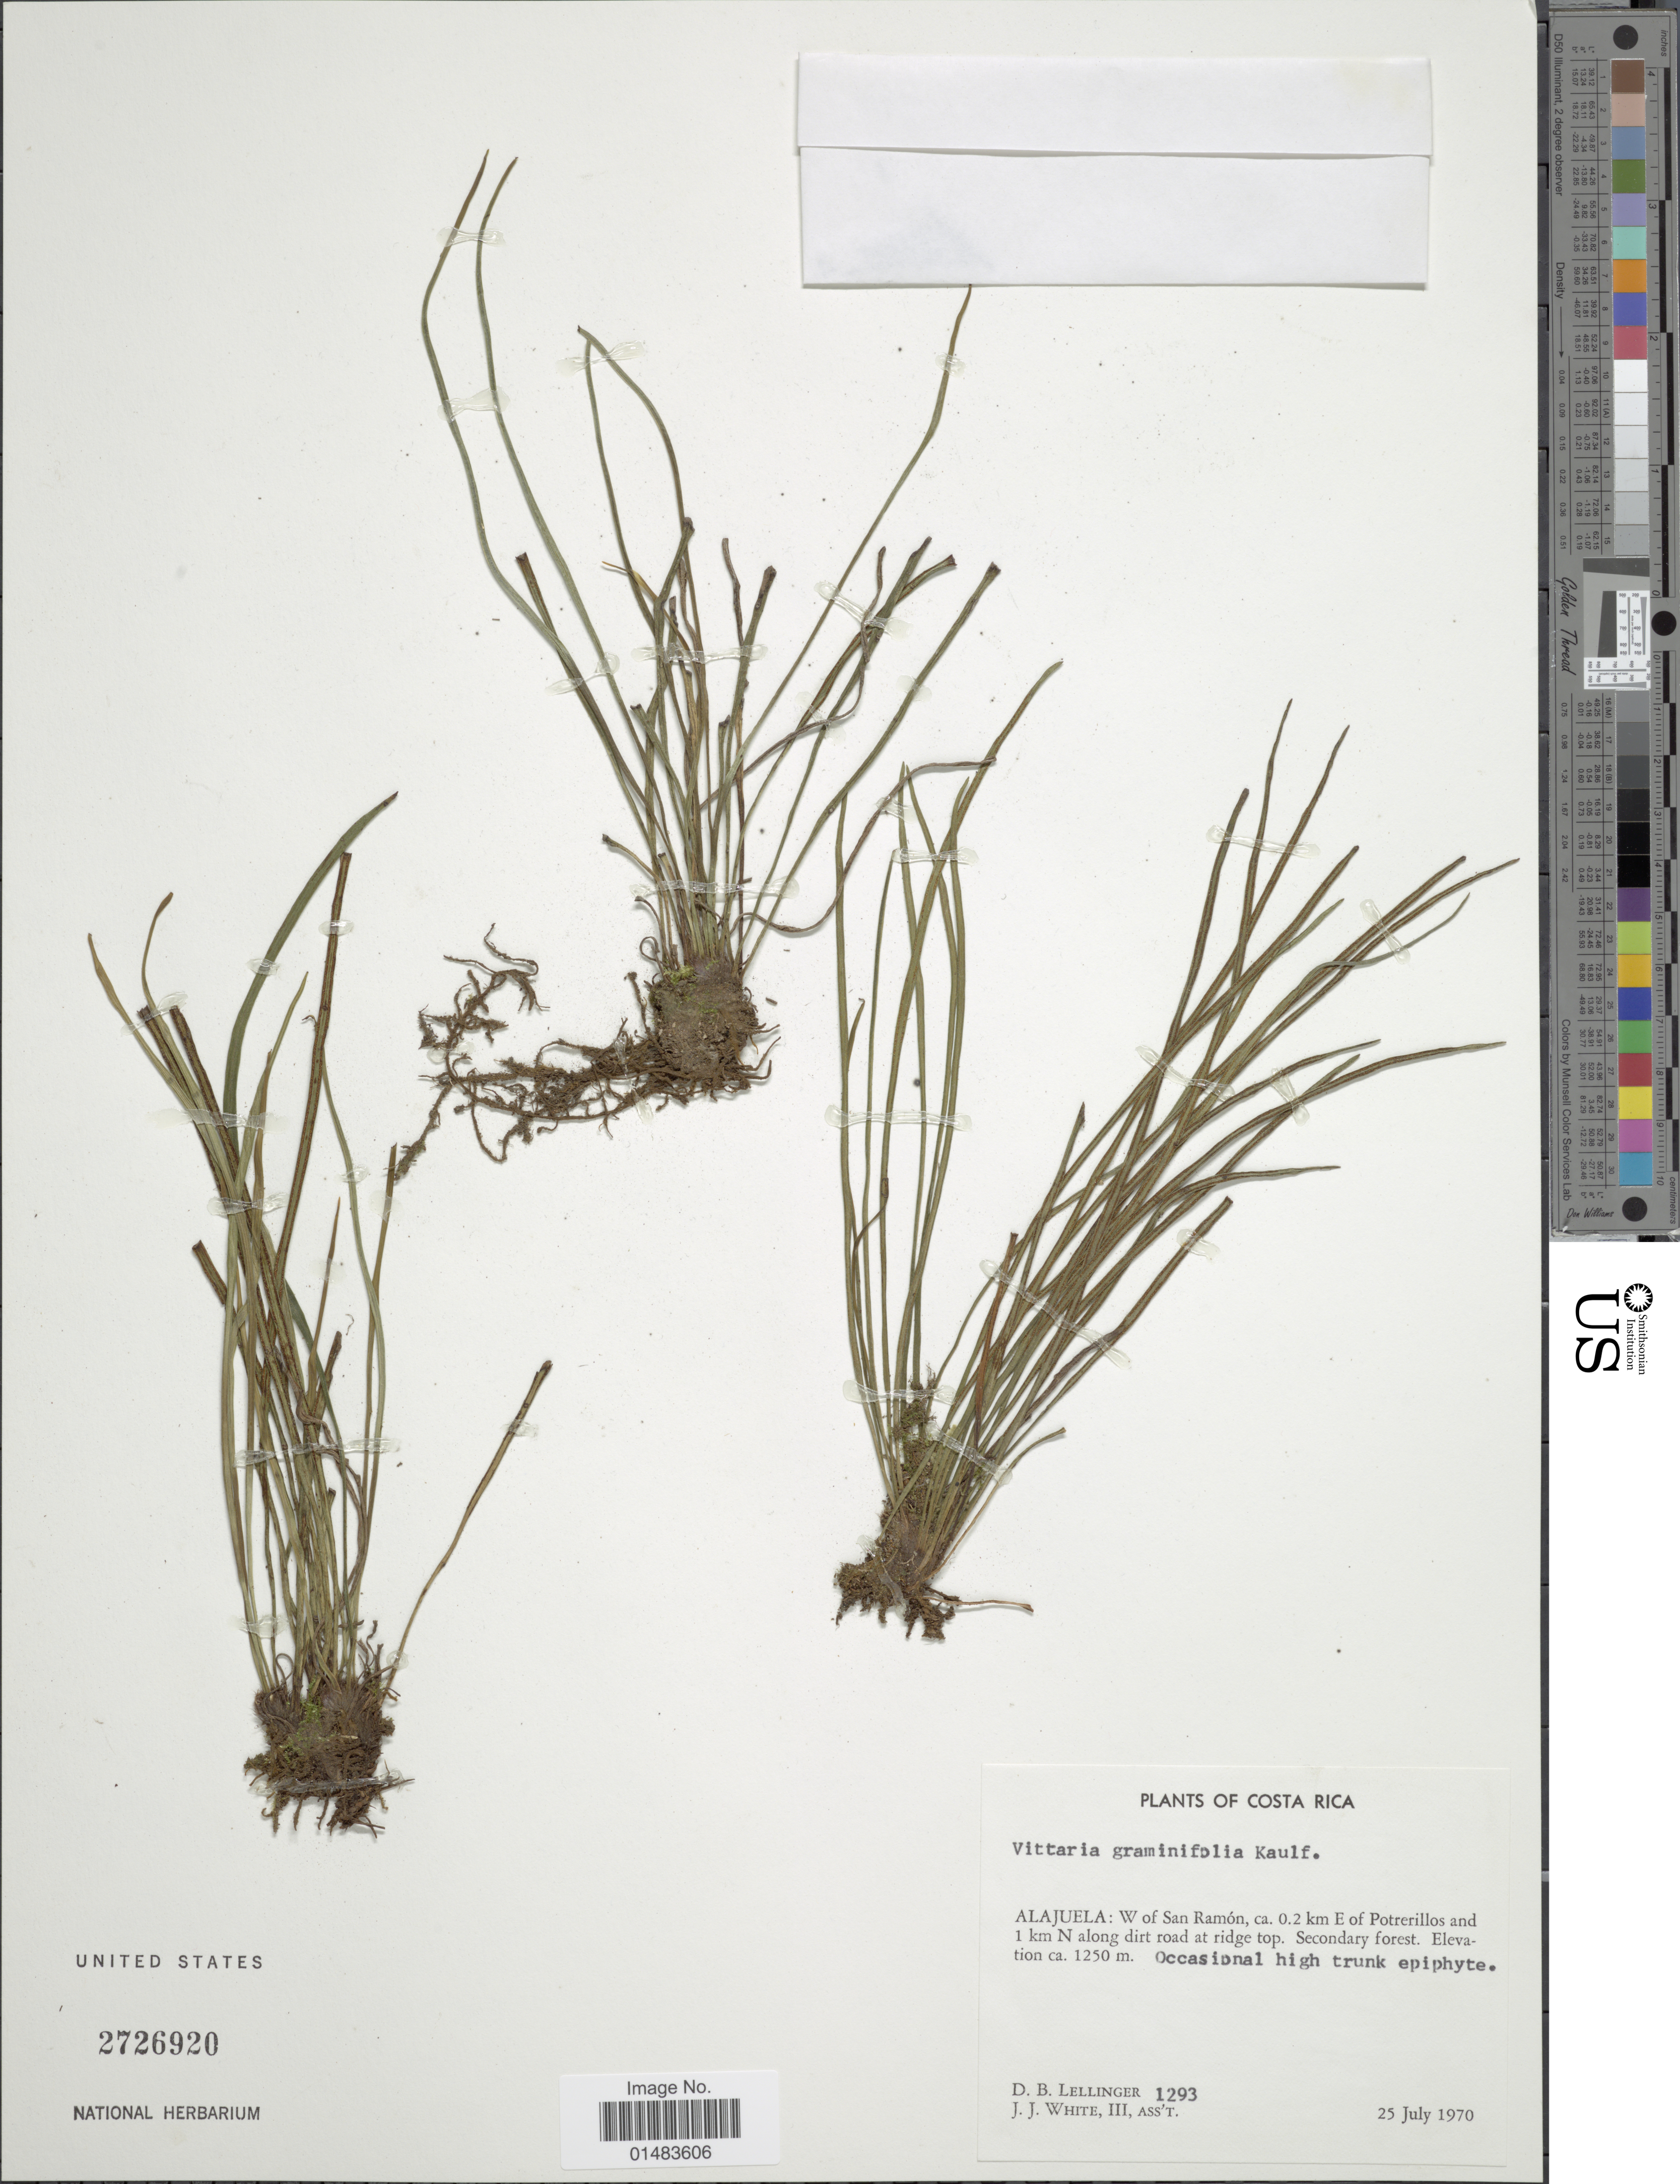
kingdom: Plantae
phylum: Tracheophyta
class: Polypodiopsida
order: Polypodiales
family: Pteridaceae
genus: Vittaria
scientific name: Vittaria graminifolia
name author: Kaulf.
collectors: D. B. Lellinger & J. J. White III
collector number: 1293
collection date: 1970-07-25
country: Costa Rica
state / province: Alajuela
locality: Costa Rica, W of San Ramon, ca. 0.2 km E of Potrerillos and 1 km N along dirt road at ridge top. Secondary forest, occasional high trunk epiphute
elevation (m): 1250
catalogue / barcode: US 2726920